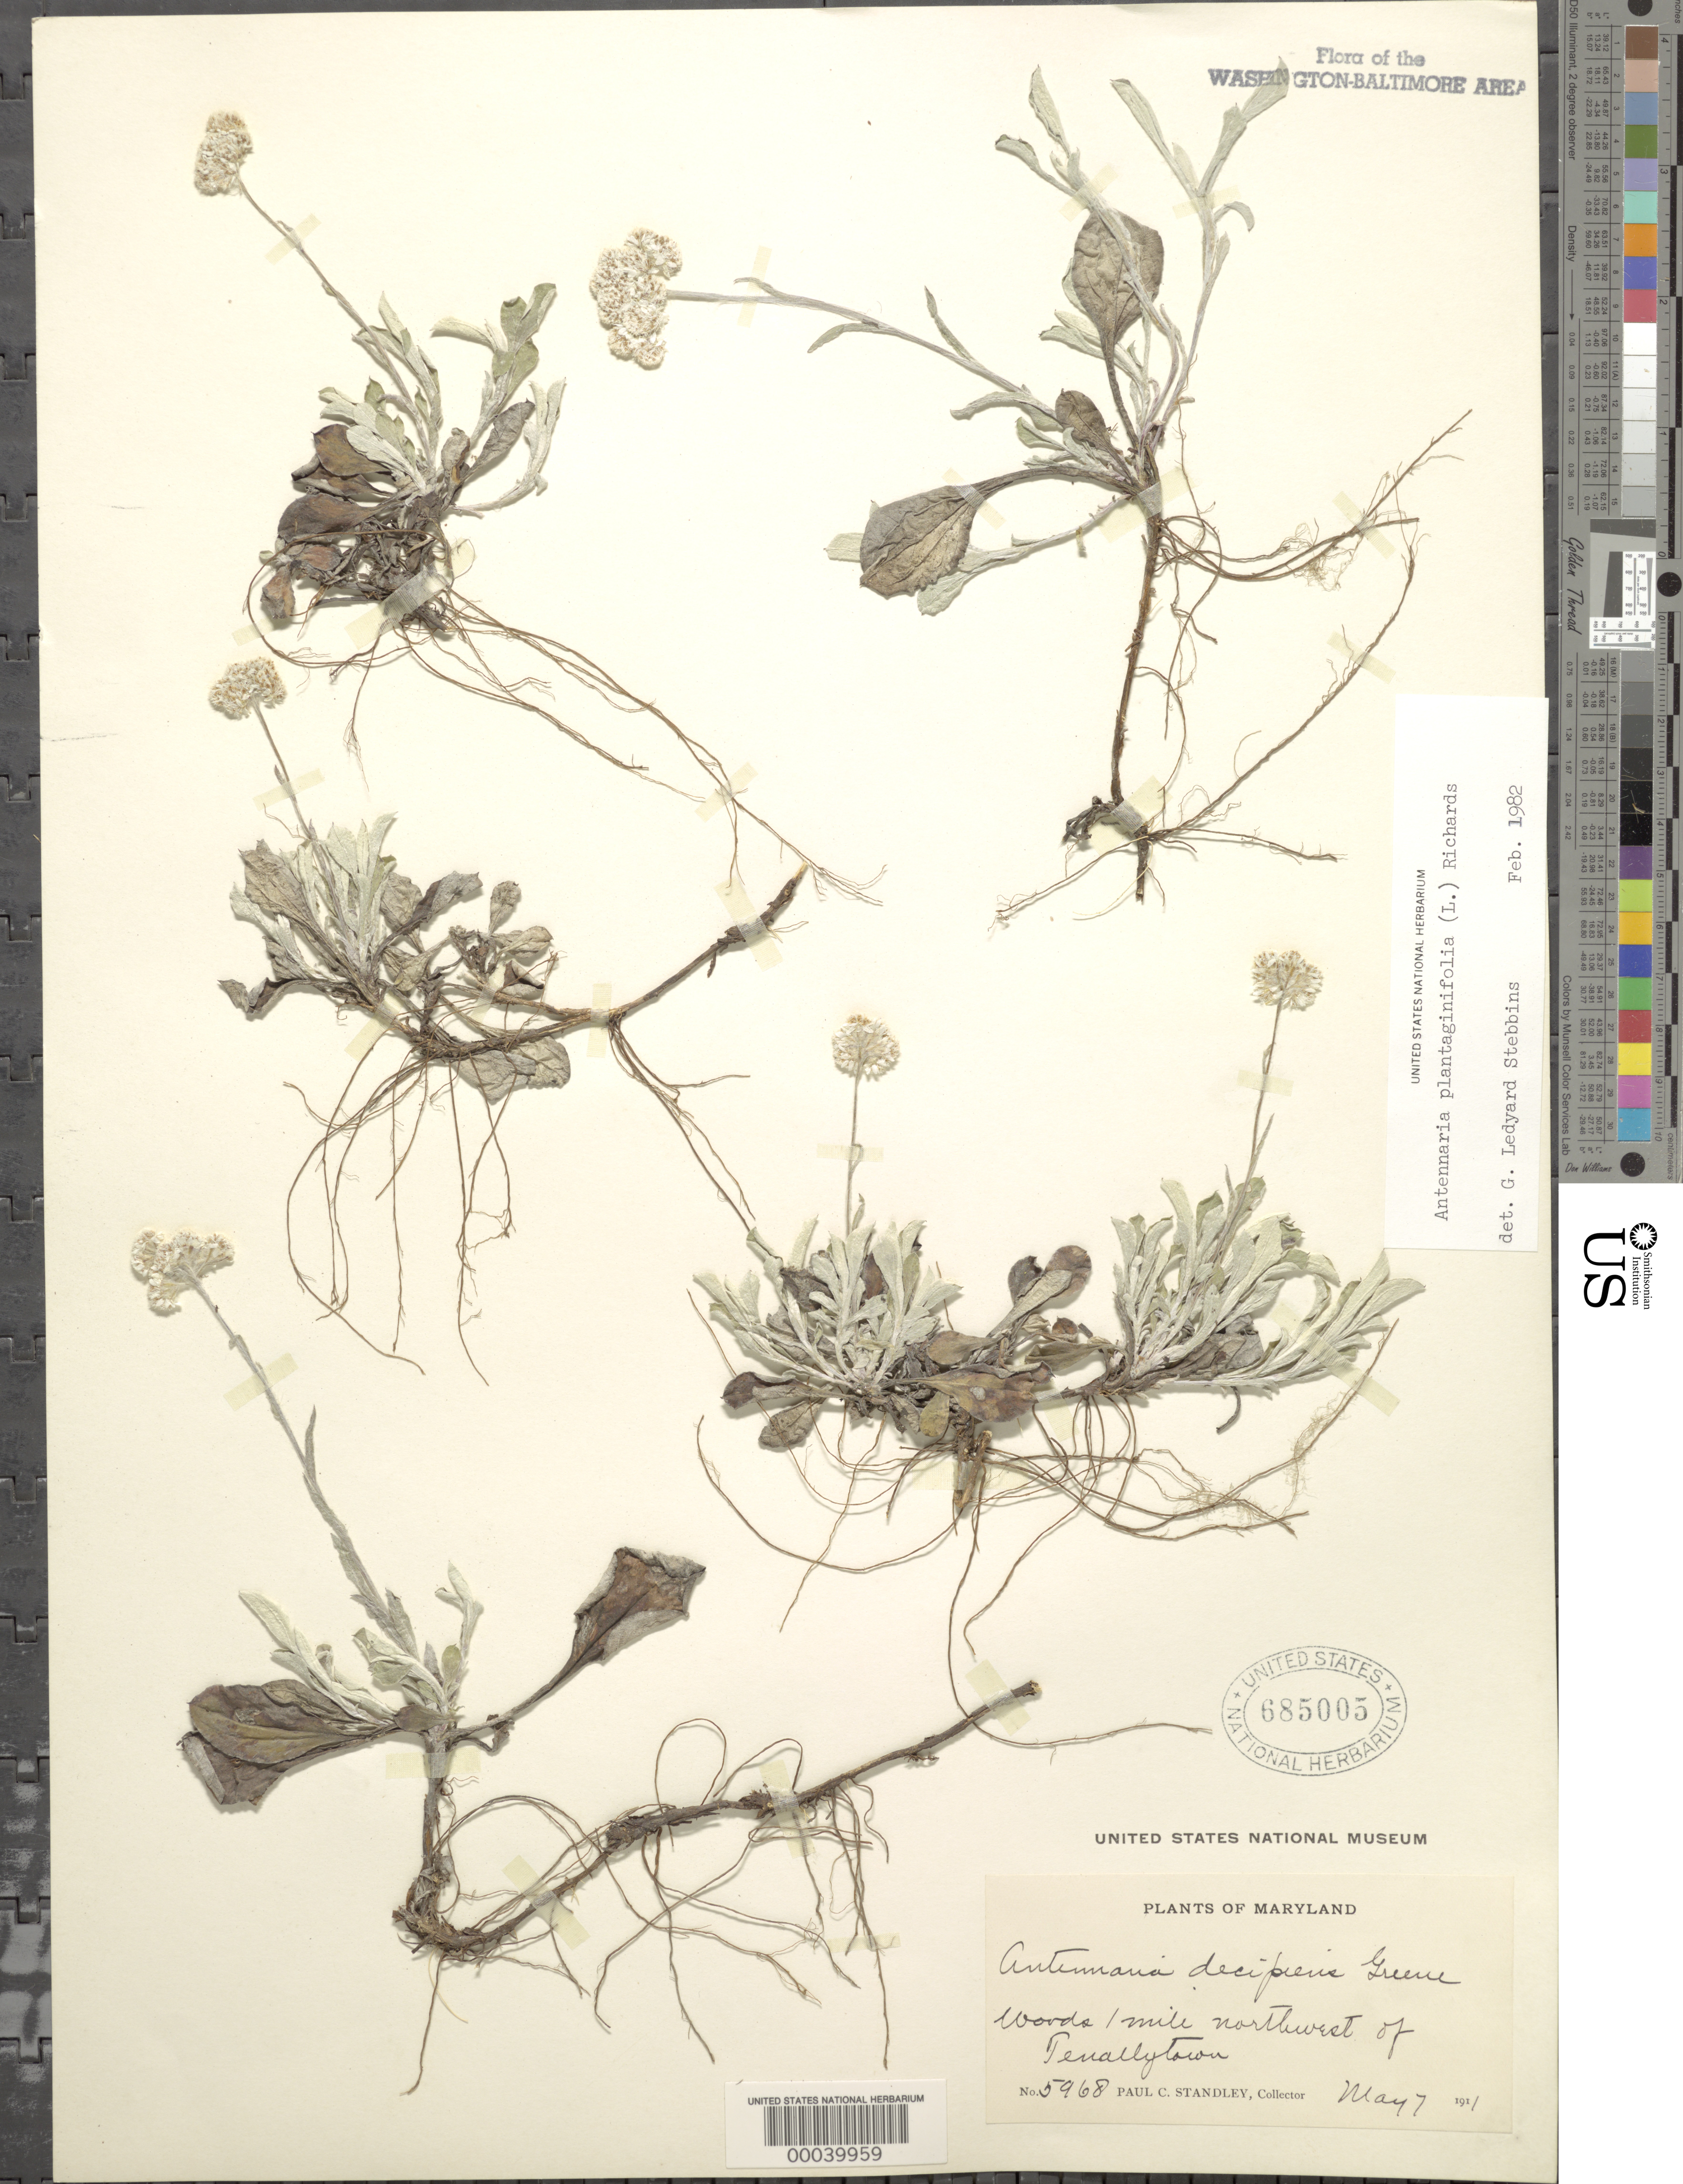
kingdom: Plantae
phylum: Tracheophyta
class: Magnoliopsida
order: Asterales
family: Asteraceae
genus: Antennaria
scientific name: Antennaria plantaginifolia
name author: (L.) Richardson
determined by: Stebbins, G. L.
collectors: P. C. Standley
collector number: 5968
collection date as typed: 07 May 1911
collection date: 1911-05-07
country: United States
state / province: Maryland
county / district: Montgomery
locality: NW of Tenleytown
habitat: Woods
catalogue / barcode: US 685005